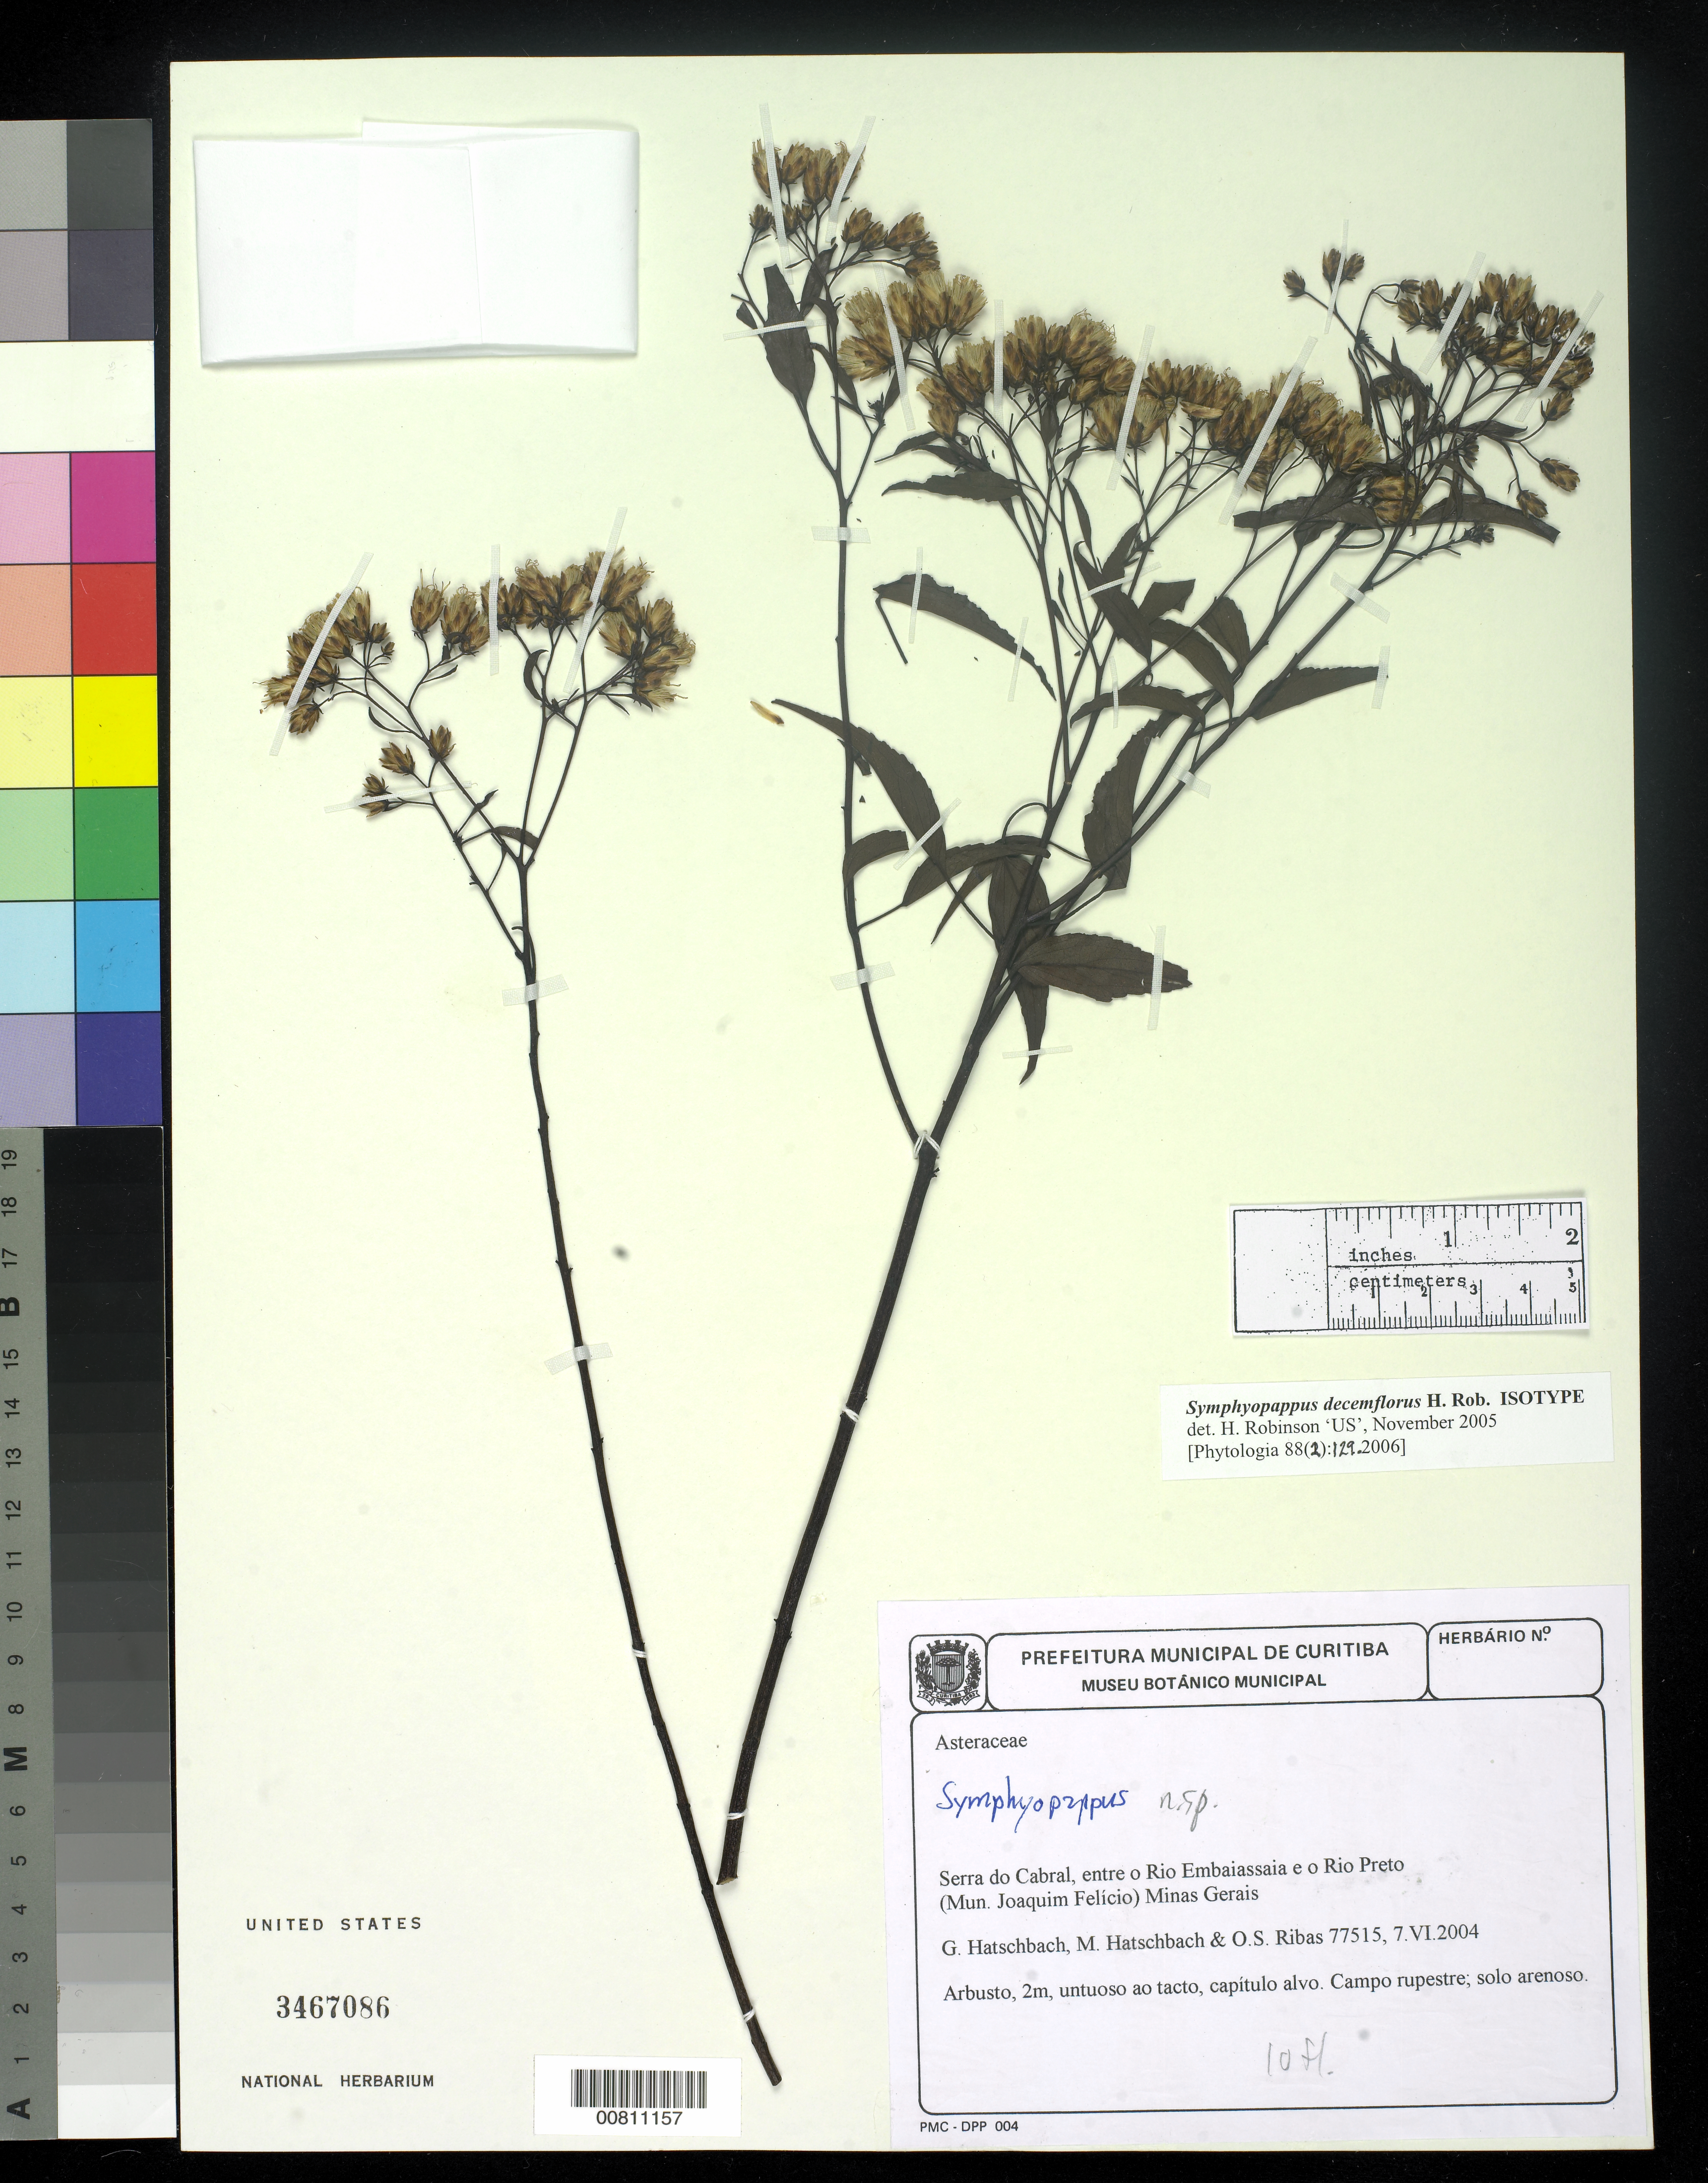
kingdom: Plantae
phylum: Tracheophyta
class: Magnoliopsida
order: Asterales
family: Asteraceae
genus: Symphyopappus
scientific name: Symphyopappus decemflorus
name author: H. Rob.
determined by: Robinson, Harold E., (US)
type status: Isotype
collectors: G. Hatschbach, M. M. Hatschbach & O. S. Ribas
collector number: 77515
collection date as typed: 07 Jun 2004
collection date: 2004-06-07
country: Brazil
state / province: Minas Gerais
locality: Serra do Cabral, entre o Rio Embaiassaia e o Rio Preto (Mun. Joaquim Felício), Minas Gerais.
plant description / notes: Holotype deposited at MBM.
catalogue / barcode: US 3467086